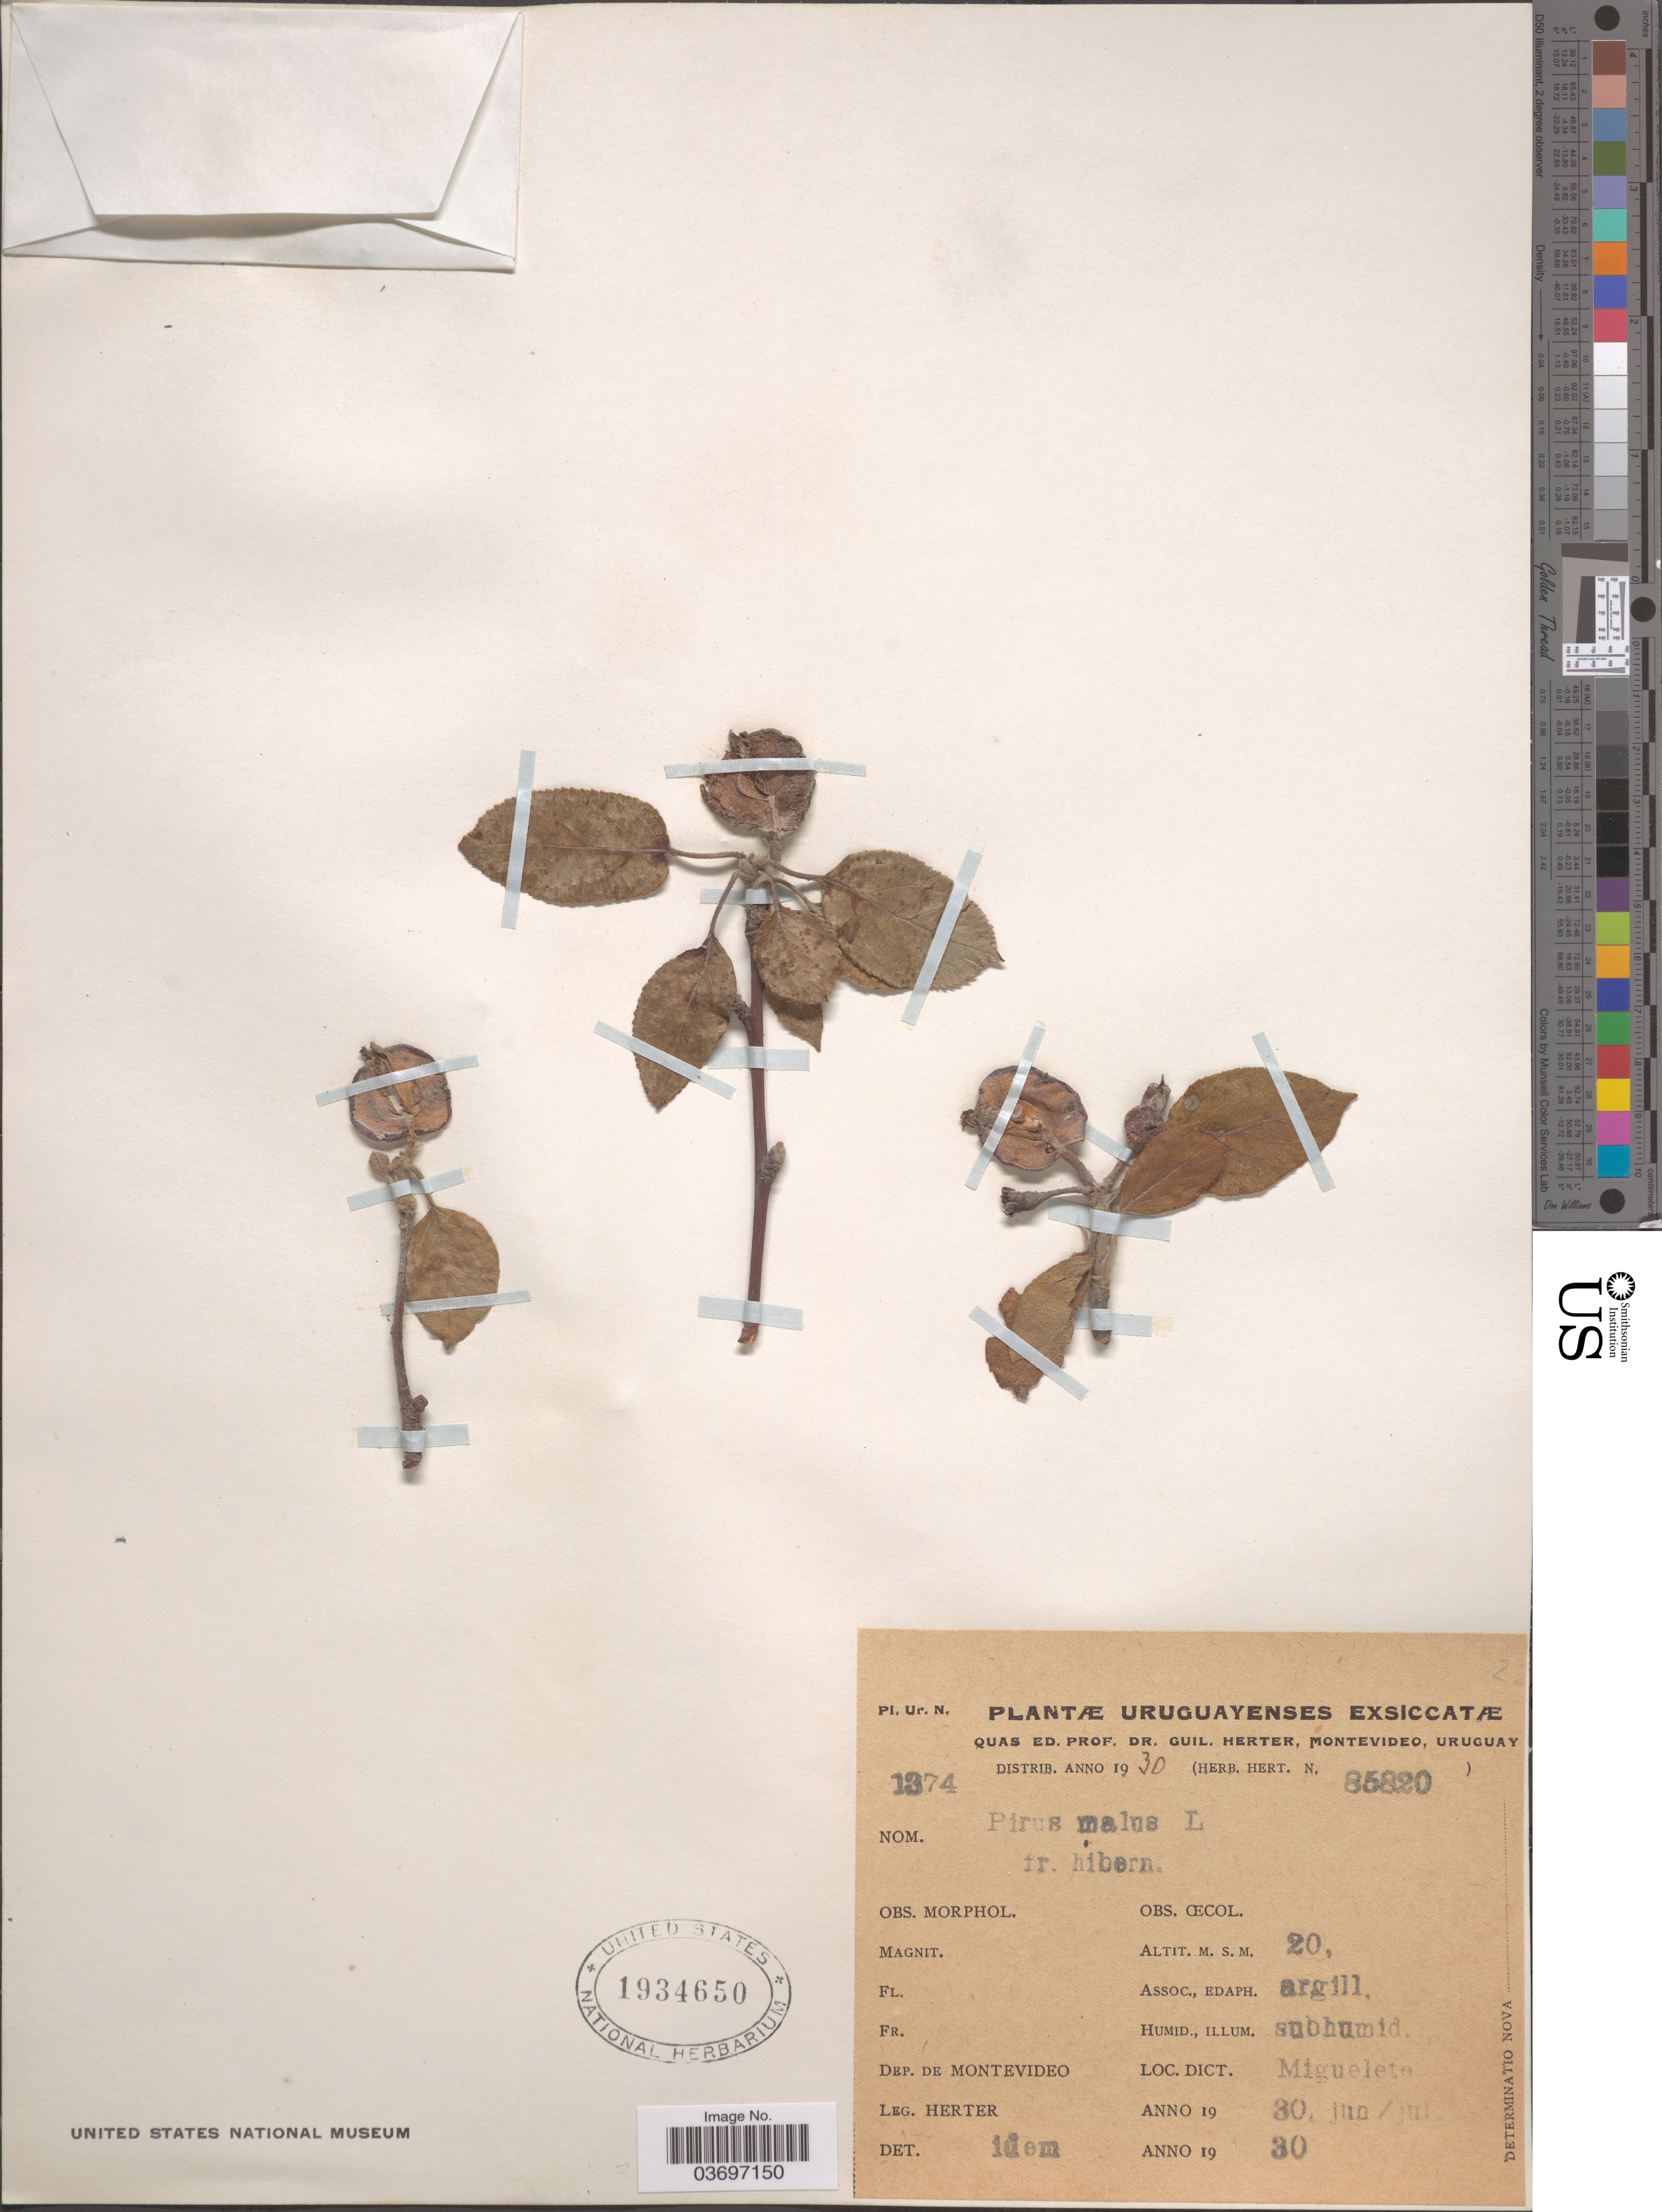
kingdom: Plantae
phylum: Tracheophyta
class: Magnoliopsida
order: Rosales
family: Rosaceae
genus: Malus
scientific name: Malus sylvestris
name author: (L.) Mill.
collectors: Herter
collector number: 1374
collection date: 1930-06/1930-07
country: Uruguay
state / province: Montevideo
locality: Dep. de Montevideo. Loc. Dict. Miguelete.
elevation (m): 20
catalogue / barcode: US 1934650